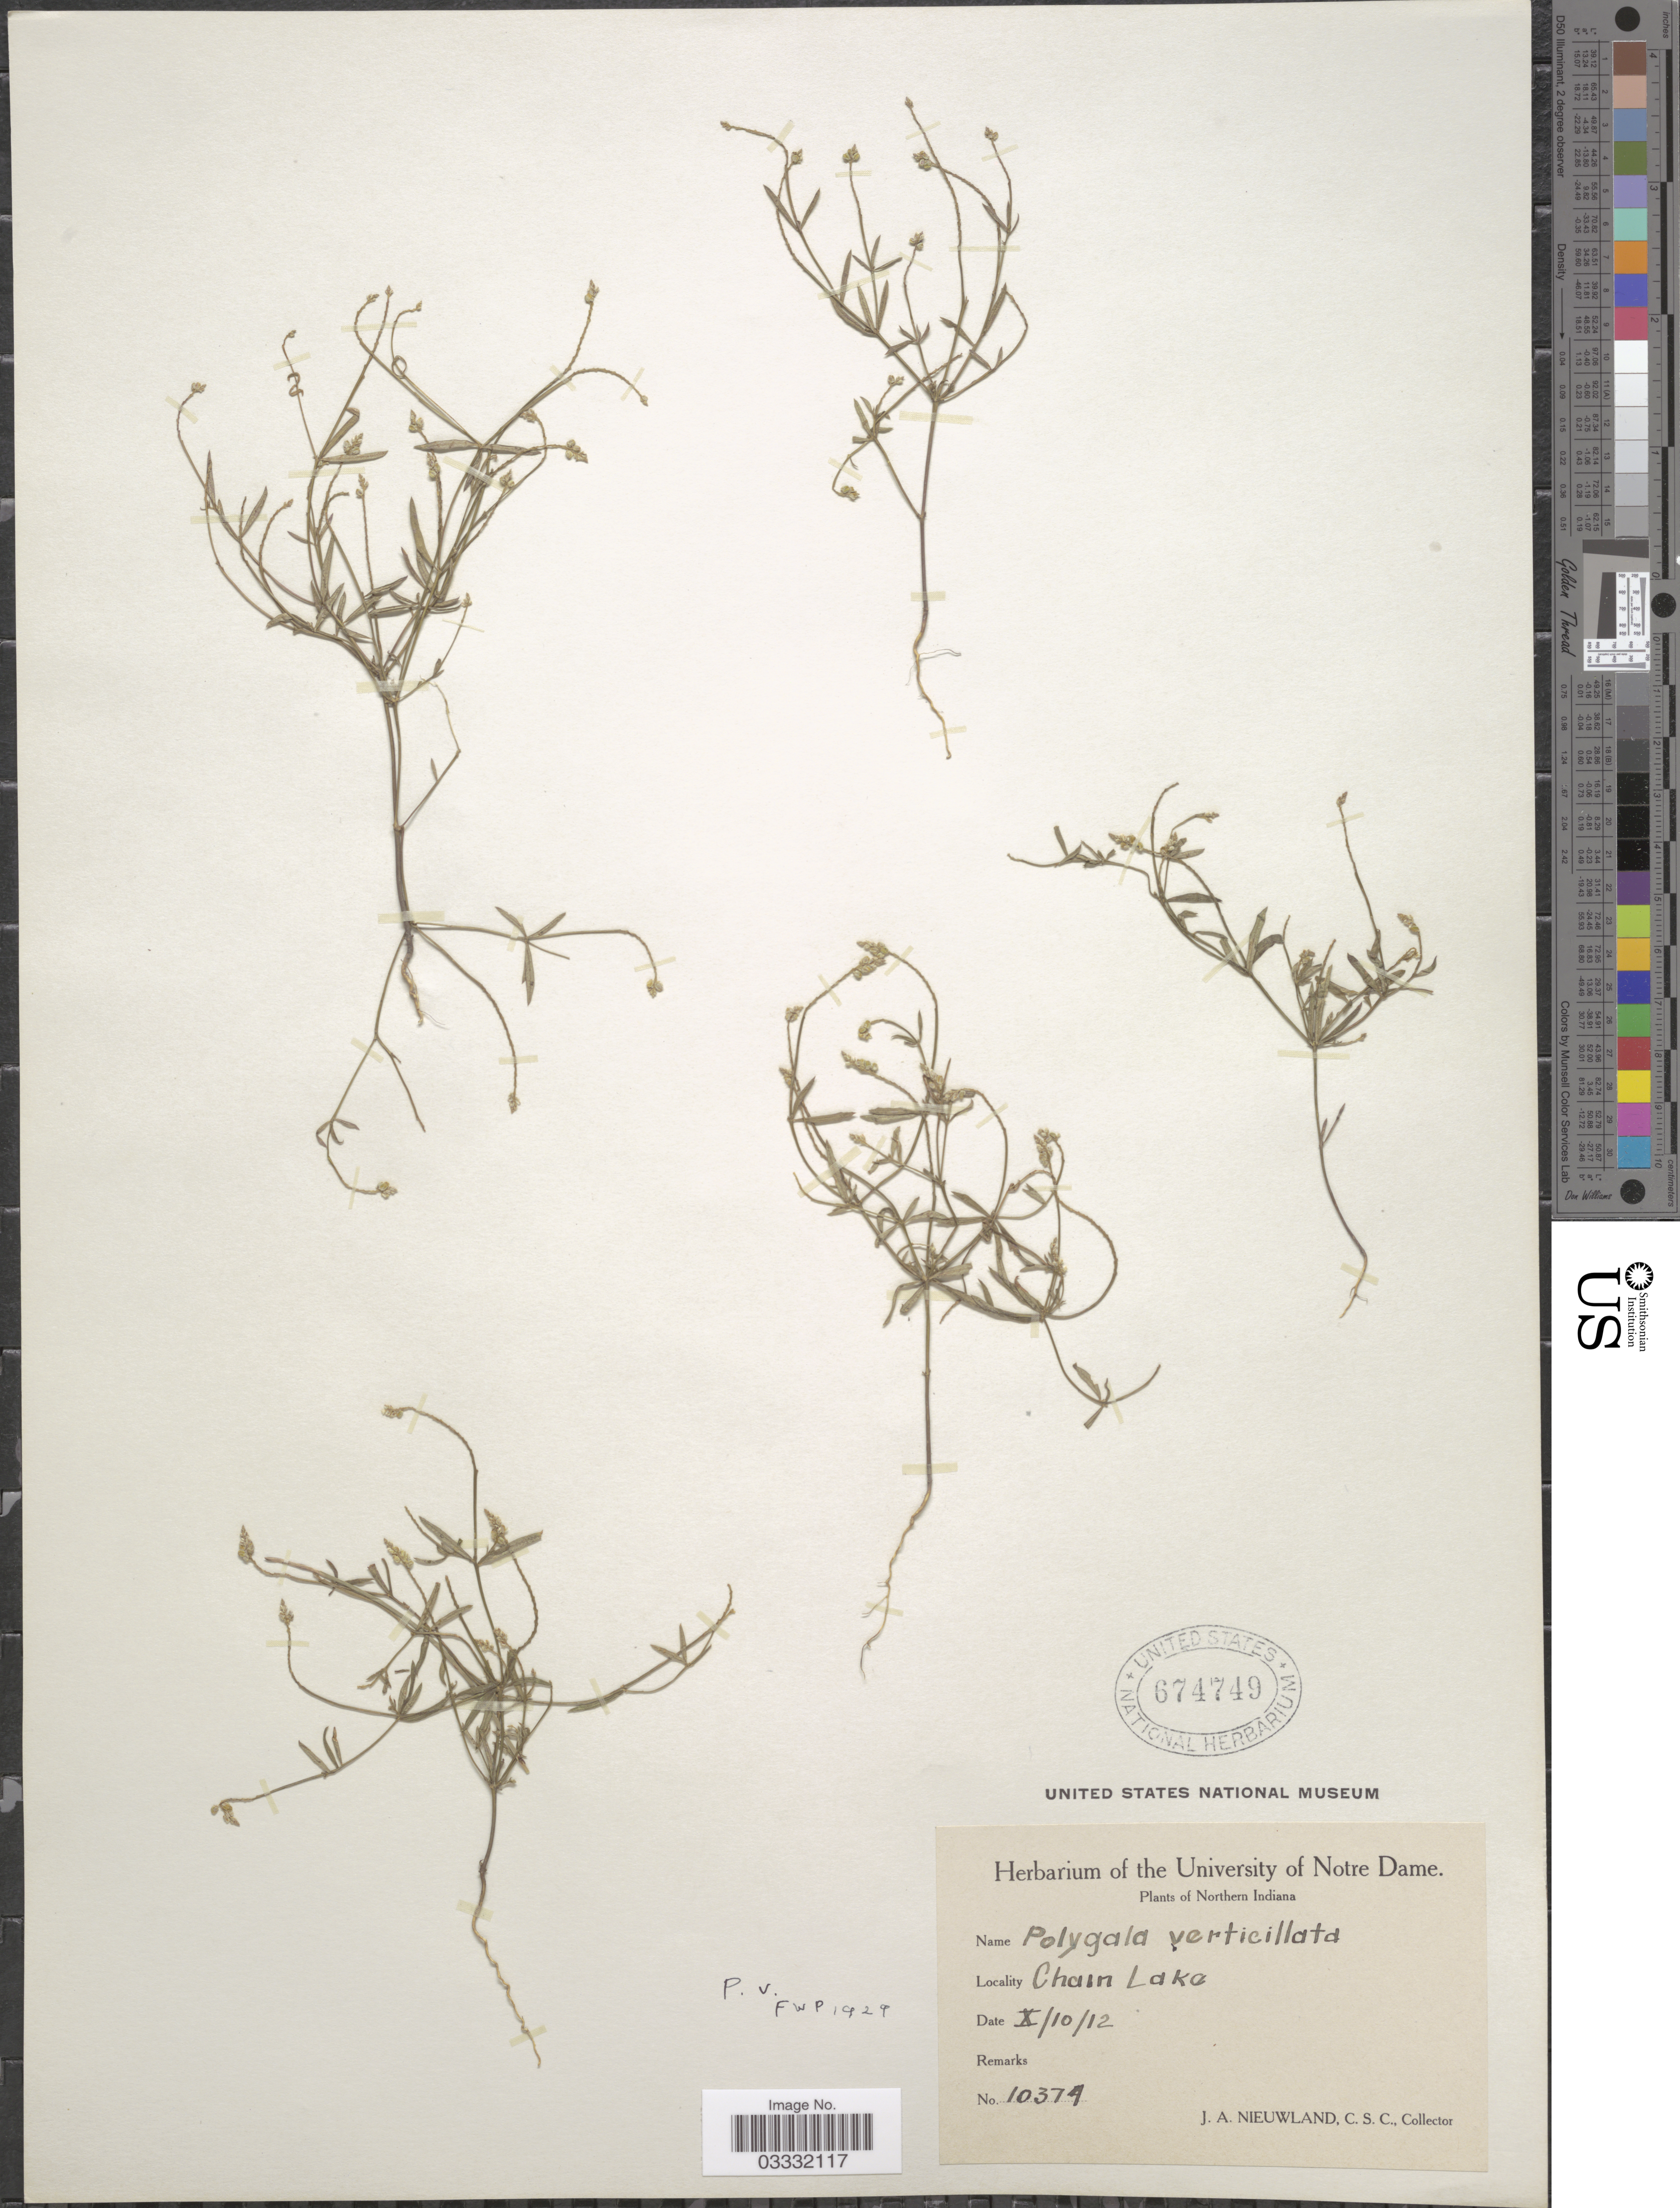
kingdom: Plantae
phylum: Tracheophyta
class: Magnoliopsida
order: Fabales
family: Polygalaceae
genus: Polygala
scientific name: Polygala verticillata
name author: L.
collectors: J. A. Nieuwland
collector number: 10374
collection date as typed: Transcribed d/m/y: 10/10/12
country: United States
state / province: Indiana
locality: Northern Indiana. Chain Lake.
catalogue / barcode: US 674749